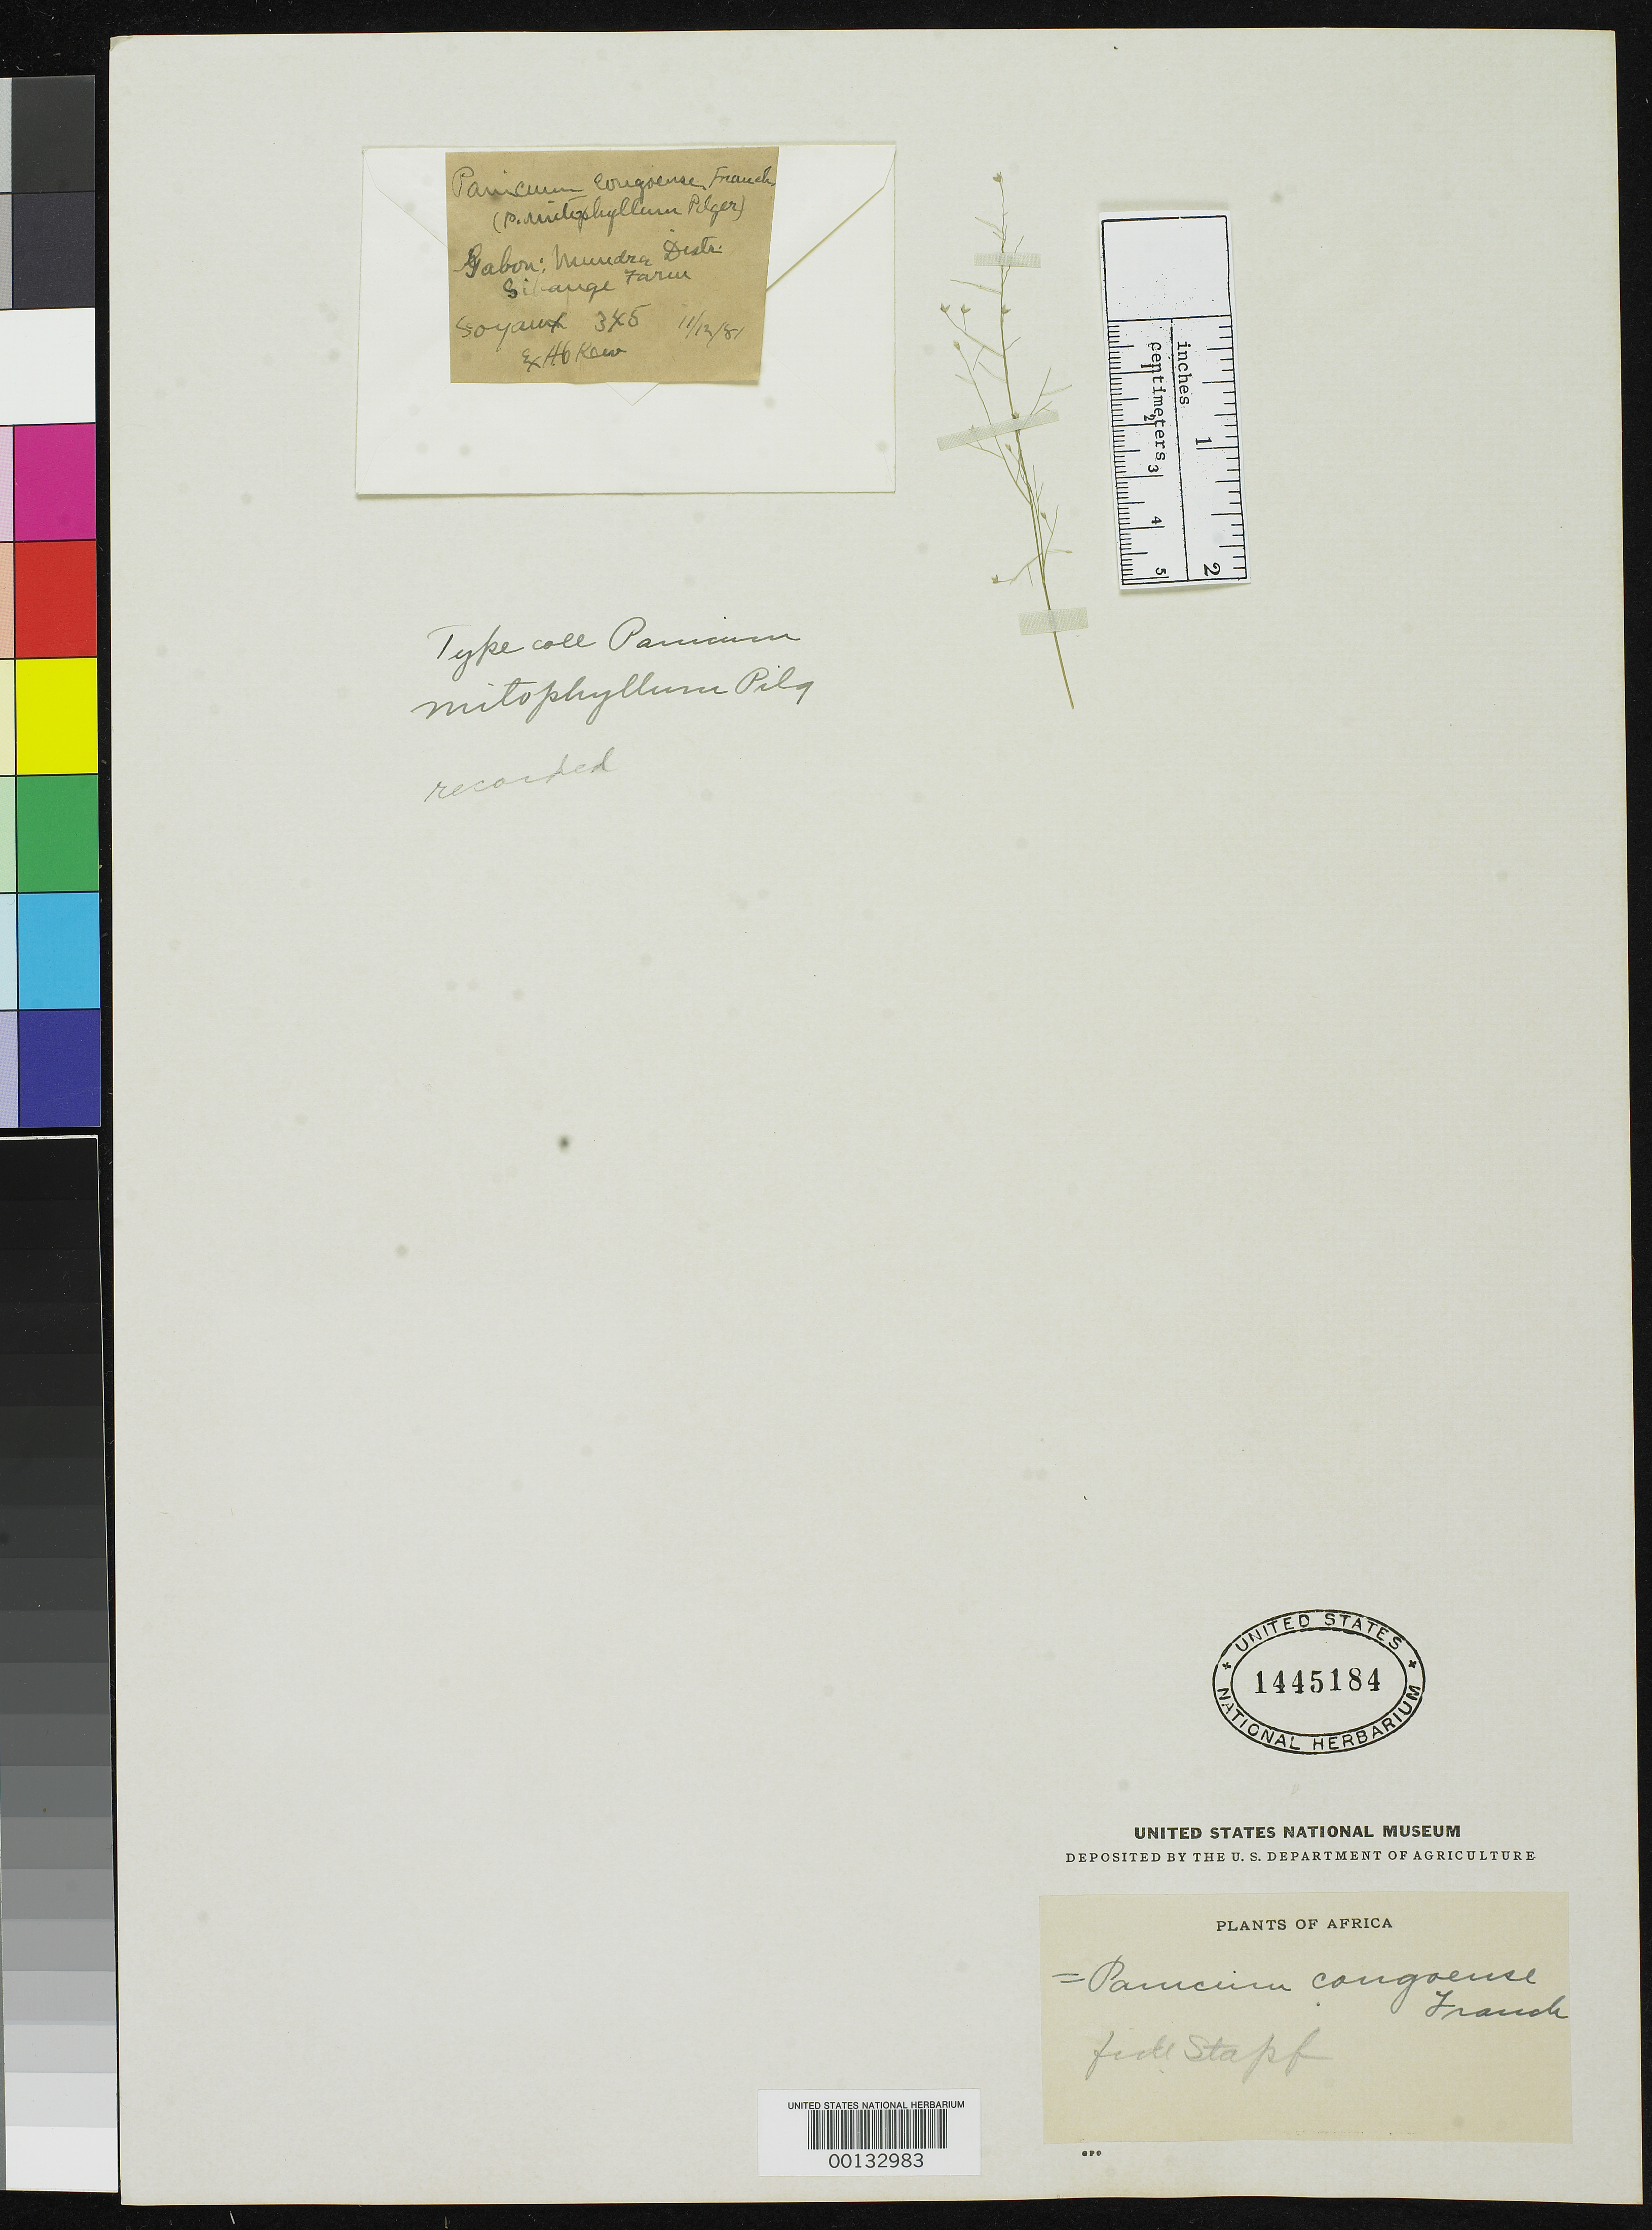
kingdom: Plantae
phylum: Tracheophyta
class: Liliopsida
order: Poales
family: Poaceae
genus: Panicum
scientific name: Panicum mitophyllum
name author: Pilg.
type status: Isotype Fragment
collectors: H. Soyaux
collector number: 345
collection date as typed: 11 Dec 1881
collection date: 1881-12-11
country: Gabon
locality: Sibange Farm, Mundra.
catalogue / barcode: US 1445184